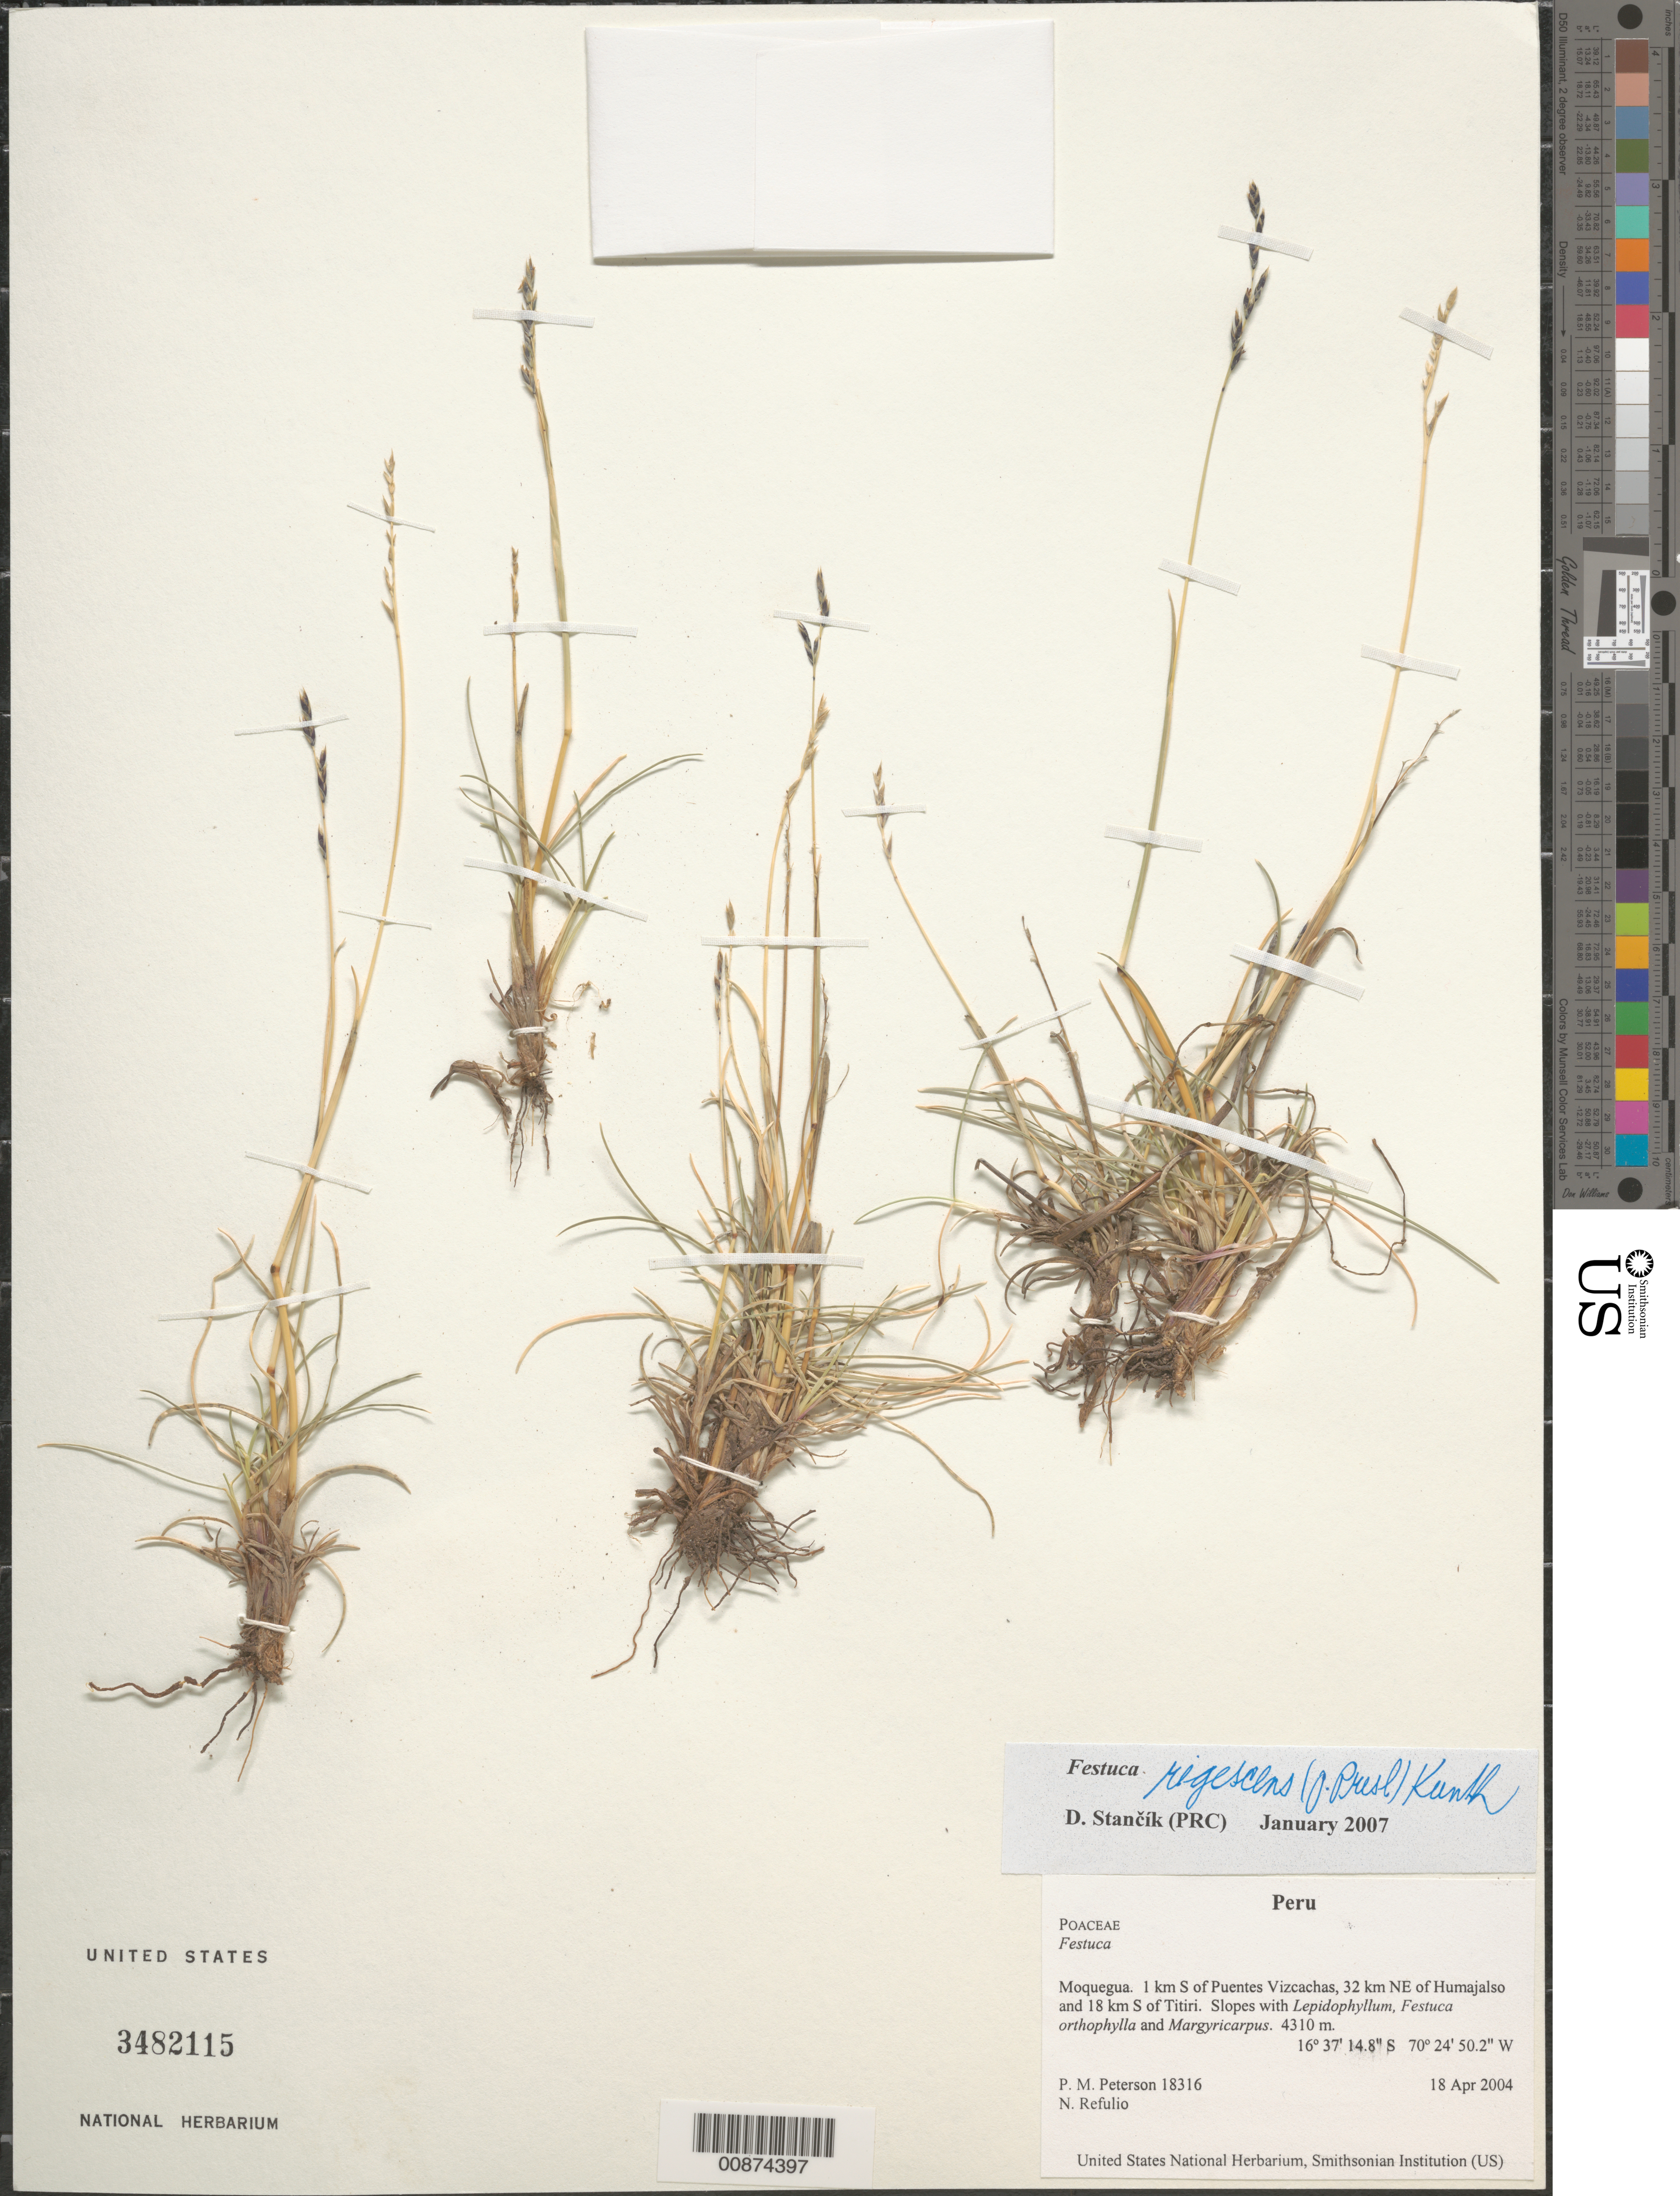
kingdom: Plantae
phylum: Tracheophyta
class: Liliopsida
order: Poales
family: Poaceae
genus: Festuca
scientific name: Festuca rigescens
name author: (J. Presl) Kunth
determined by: Stancik, D.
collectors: P. M. Peterson & N. Refulio-Rodríguez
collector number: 18316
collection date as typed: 18 Apr 2004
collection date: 2004-04-18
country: Peru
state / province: Moquegua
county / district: Mariscal Nieto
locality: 1 km S of Puentes Vizcachas, 32 km NE of Humajalso and 18 km S of Titiri. Slopes with Lepidophyllum, Festuca orthophylla and Margyricarpus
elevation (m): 4310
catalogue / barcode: US 3482115